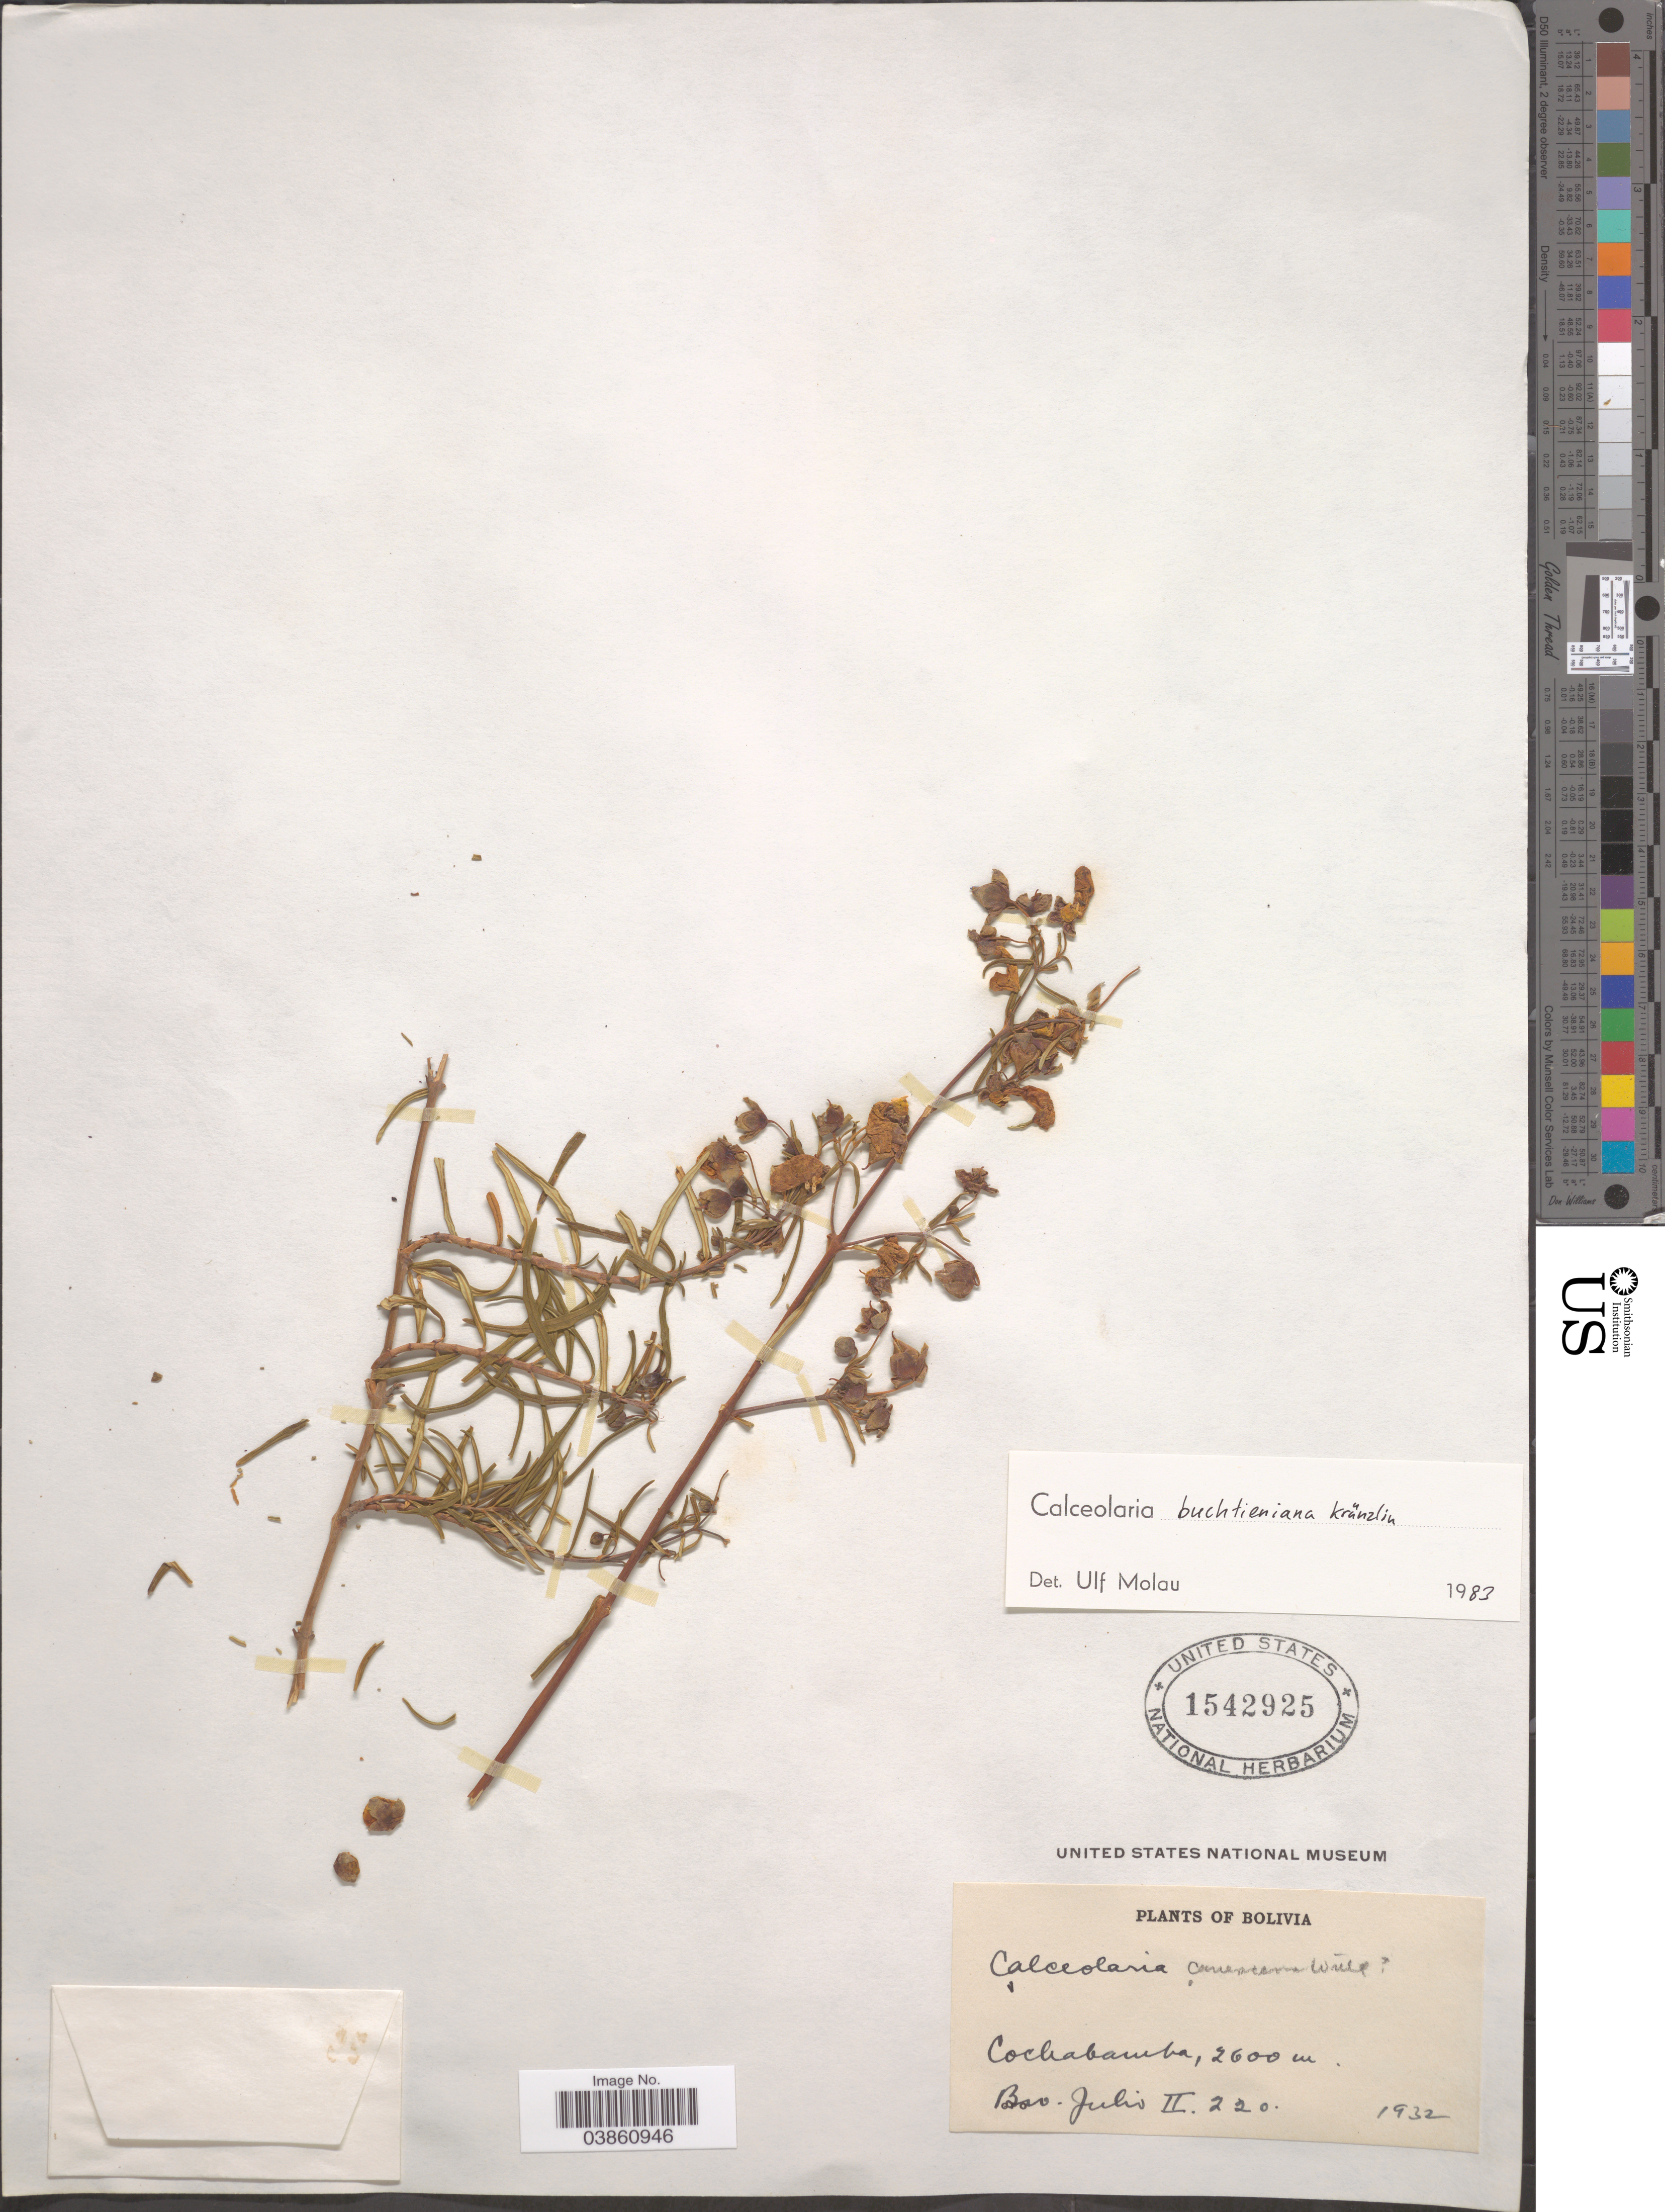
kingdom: Plantae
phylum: Tracheophyta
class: Magnoliopsida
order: Lamiales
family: Calceolariaceae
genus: Calceolaria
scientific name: Calceolaria buchtieniana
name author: Kraenzl.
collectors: Bro. Julio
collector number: II220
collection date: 1932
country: Bolivia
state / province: Cochabamba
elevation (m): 2600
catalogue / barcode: US 1542925